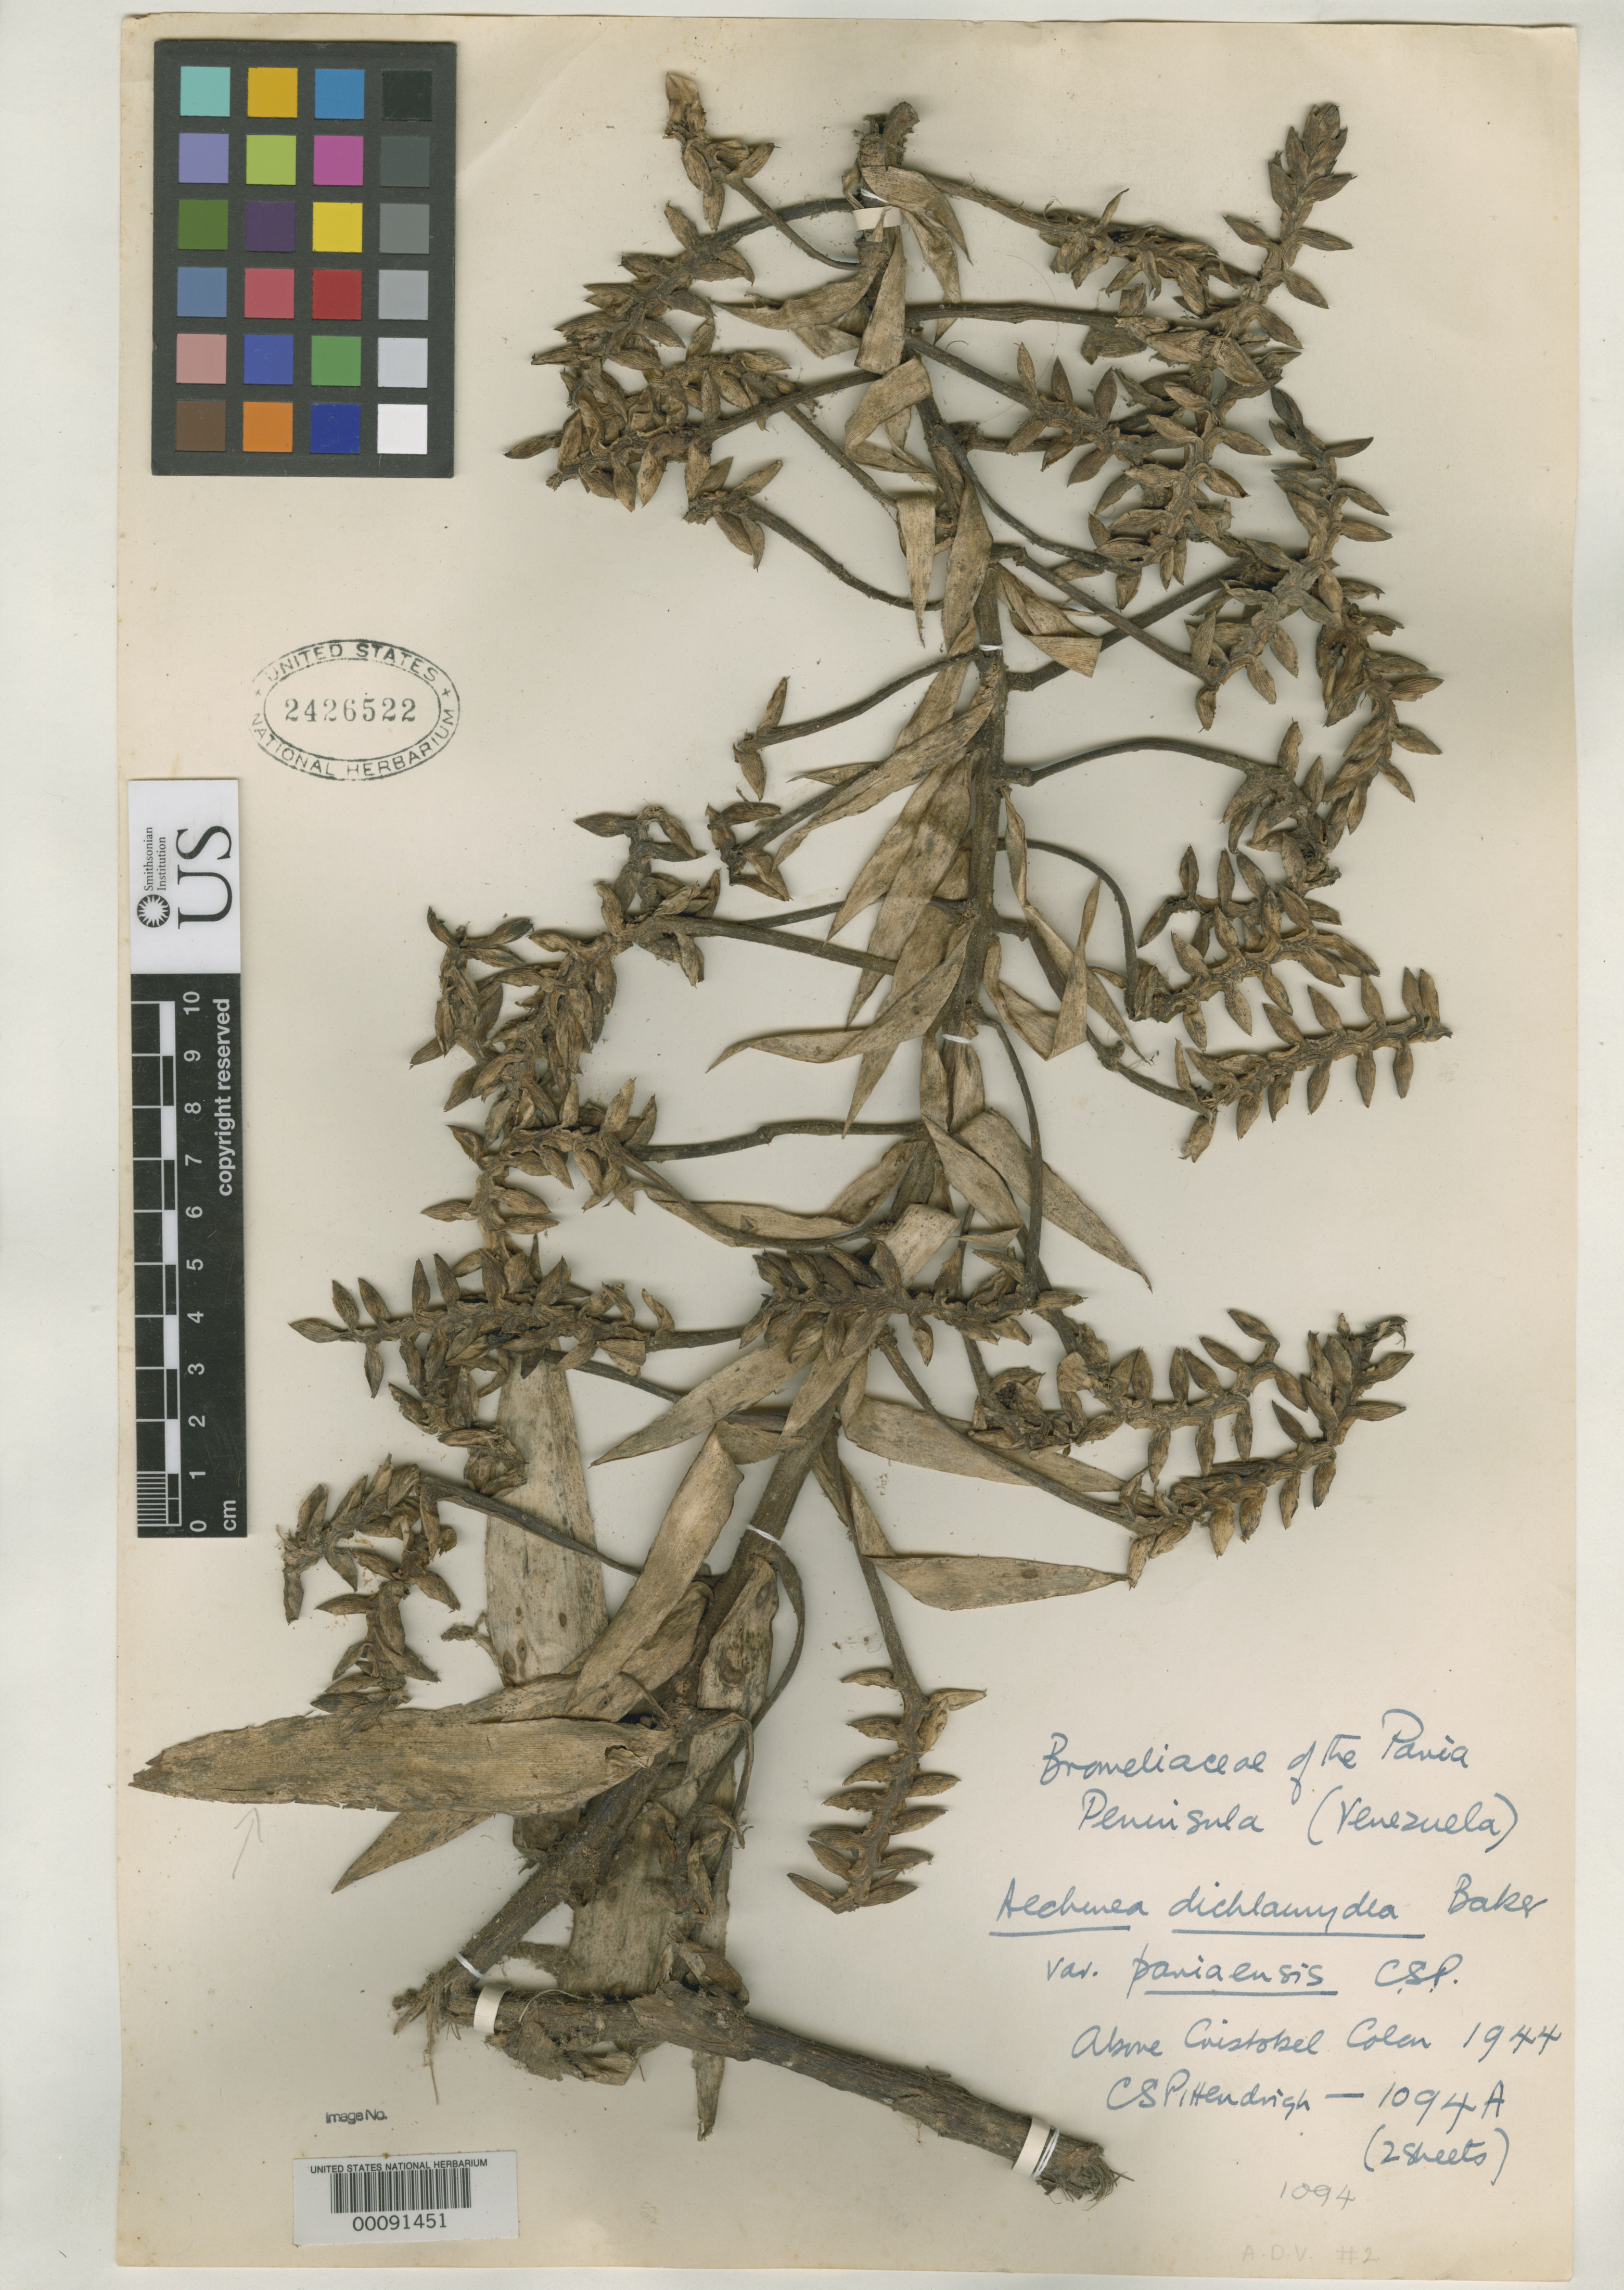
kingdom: Plantae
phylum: Tracheophyta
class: Liliopsida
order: Poales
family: Bromeliaceae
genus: Aechmea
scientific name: Aechmea dichlamydea var. pariaensis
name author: Pittendrigh in L.B. Sm.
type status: Holotype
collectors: C. Pittendrigh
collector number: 1094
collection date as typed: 1944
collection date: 1944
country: Venezuela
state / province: Sucre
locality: Cristobalcolon.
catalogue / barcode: US 2426522